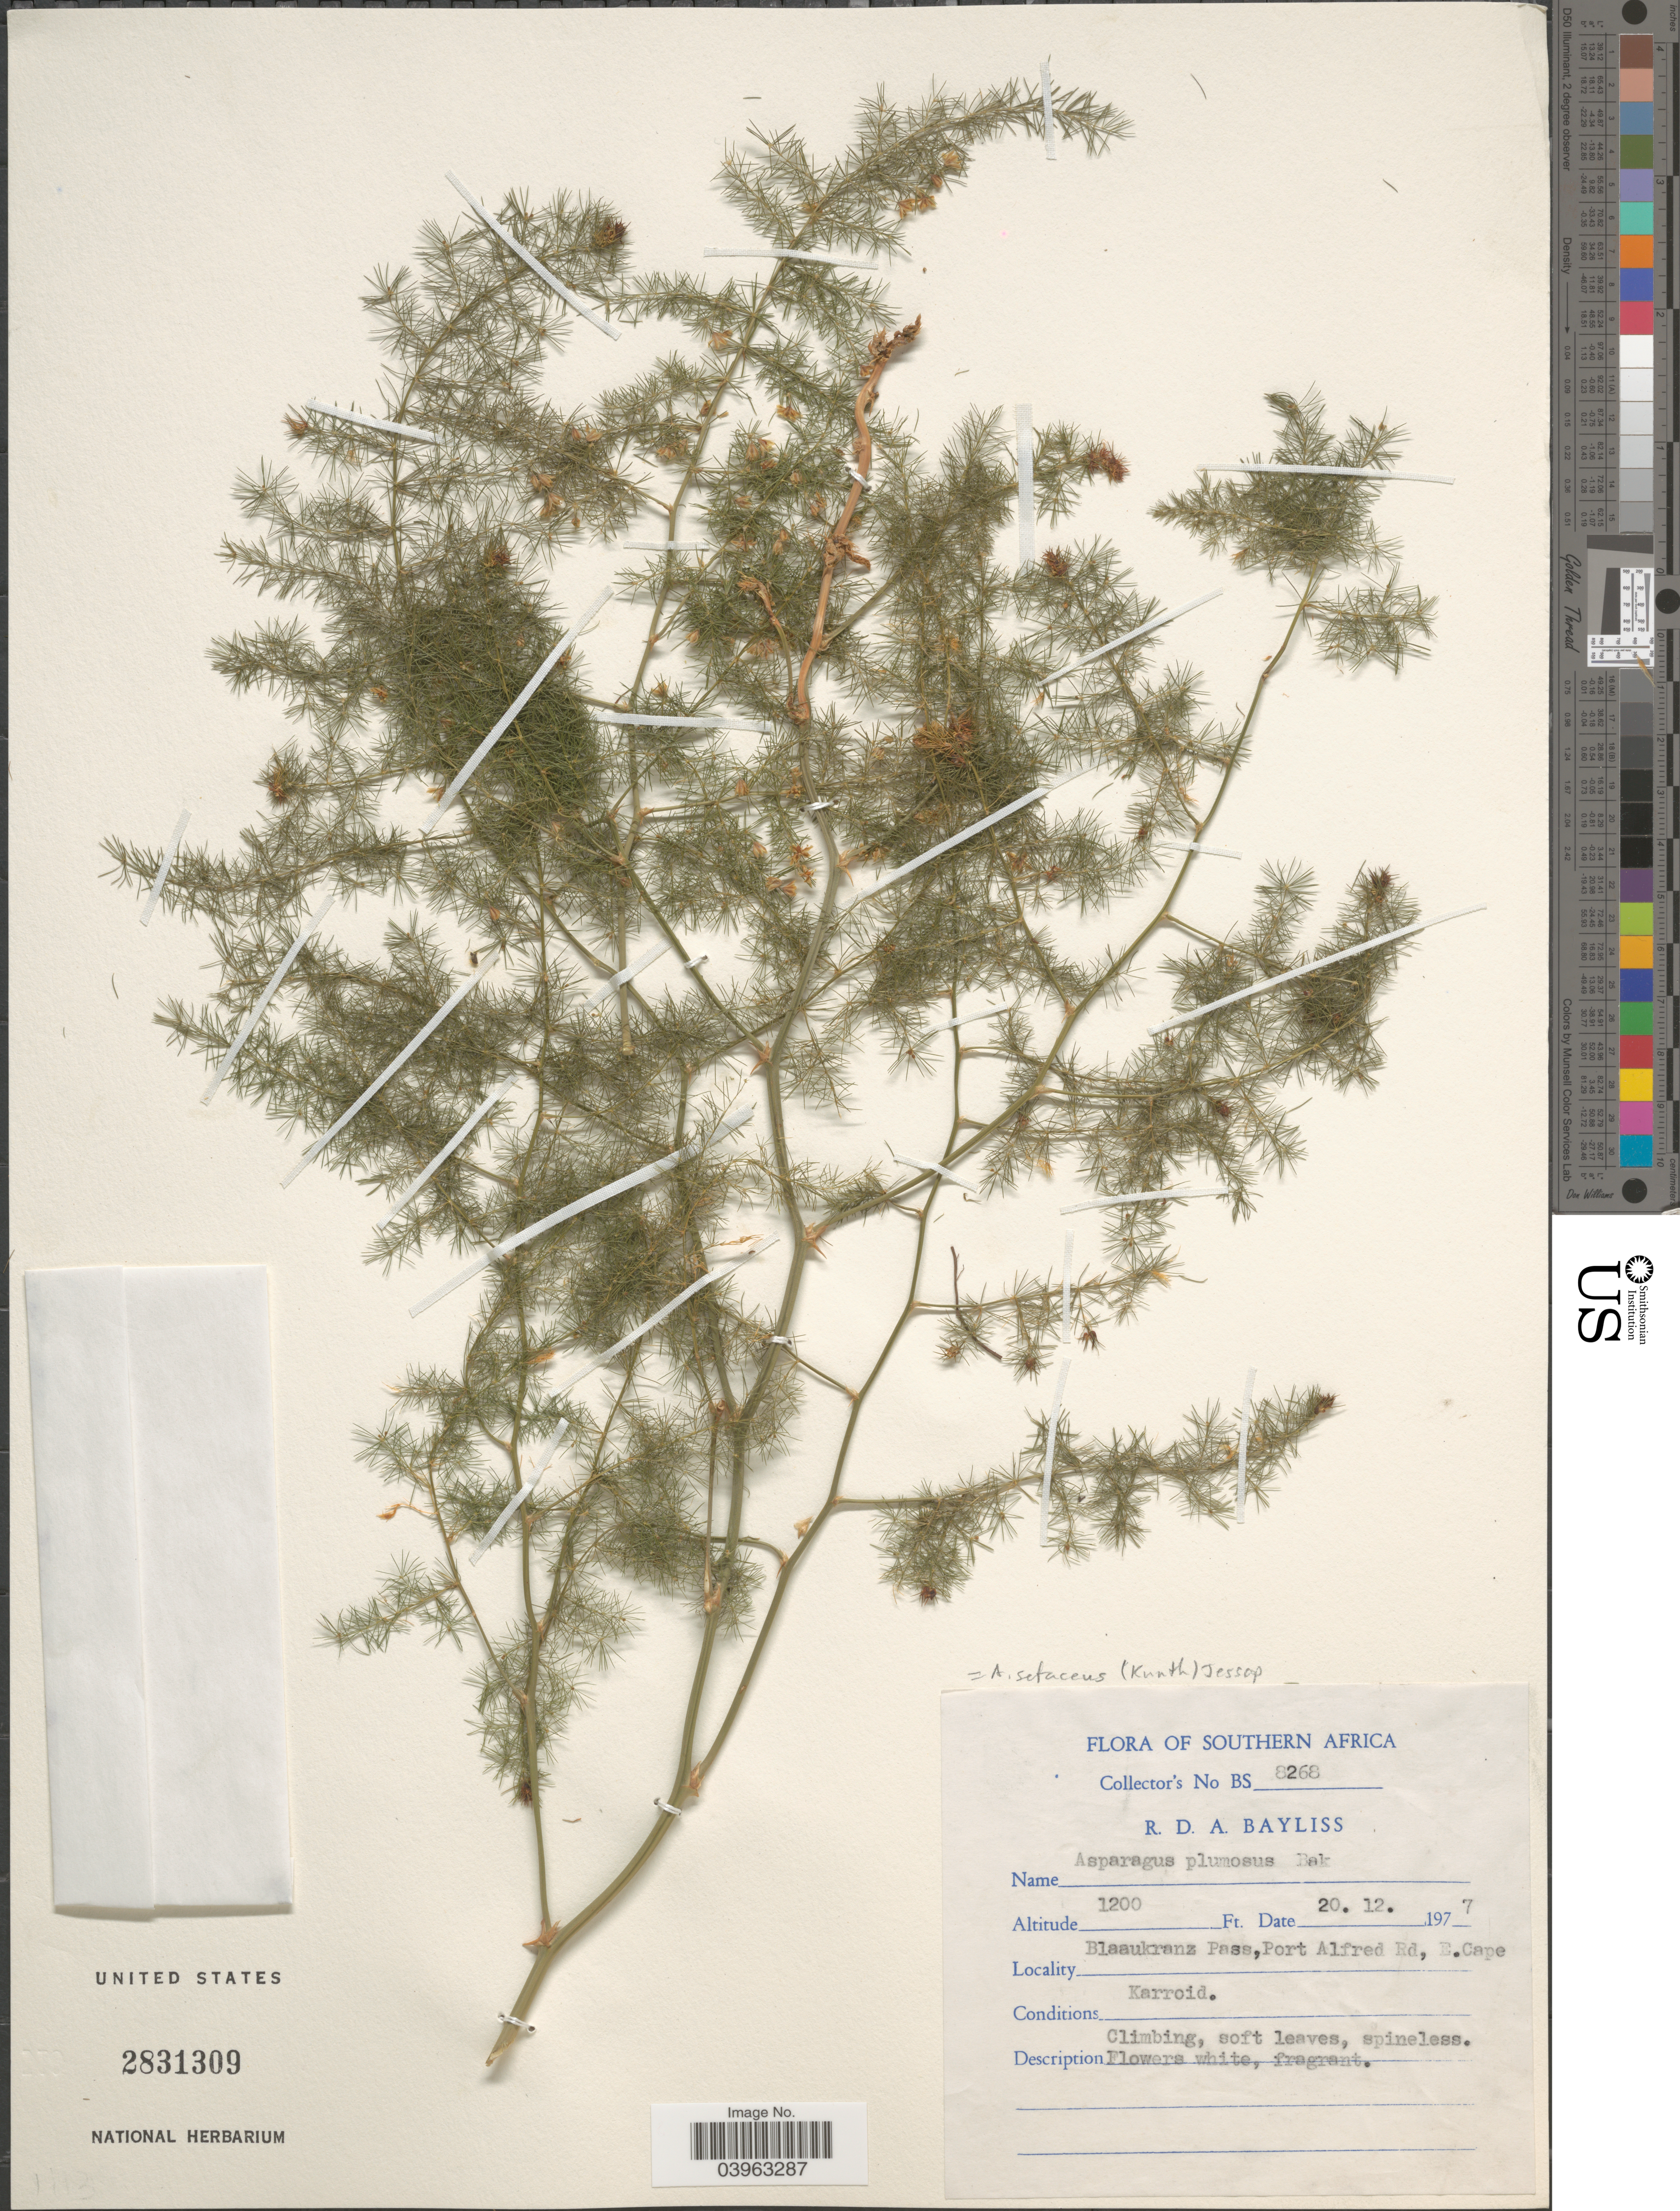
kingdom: Plantae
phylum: Tracheophyta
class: Liliopsida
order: Asparagales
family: Asparagaceae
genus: Asparagus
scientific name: Asparagus setaceus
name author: (Kunth) Jessop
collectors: R. Bayliss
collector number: BS8268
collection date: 1977-12-20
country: South Africa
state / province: Eastern Cape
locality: Southern Africa. Blaaukranz Pass, Port Alfred Rd, E.Cape.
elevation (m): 366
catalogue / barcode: US 2831309